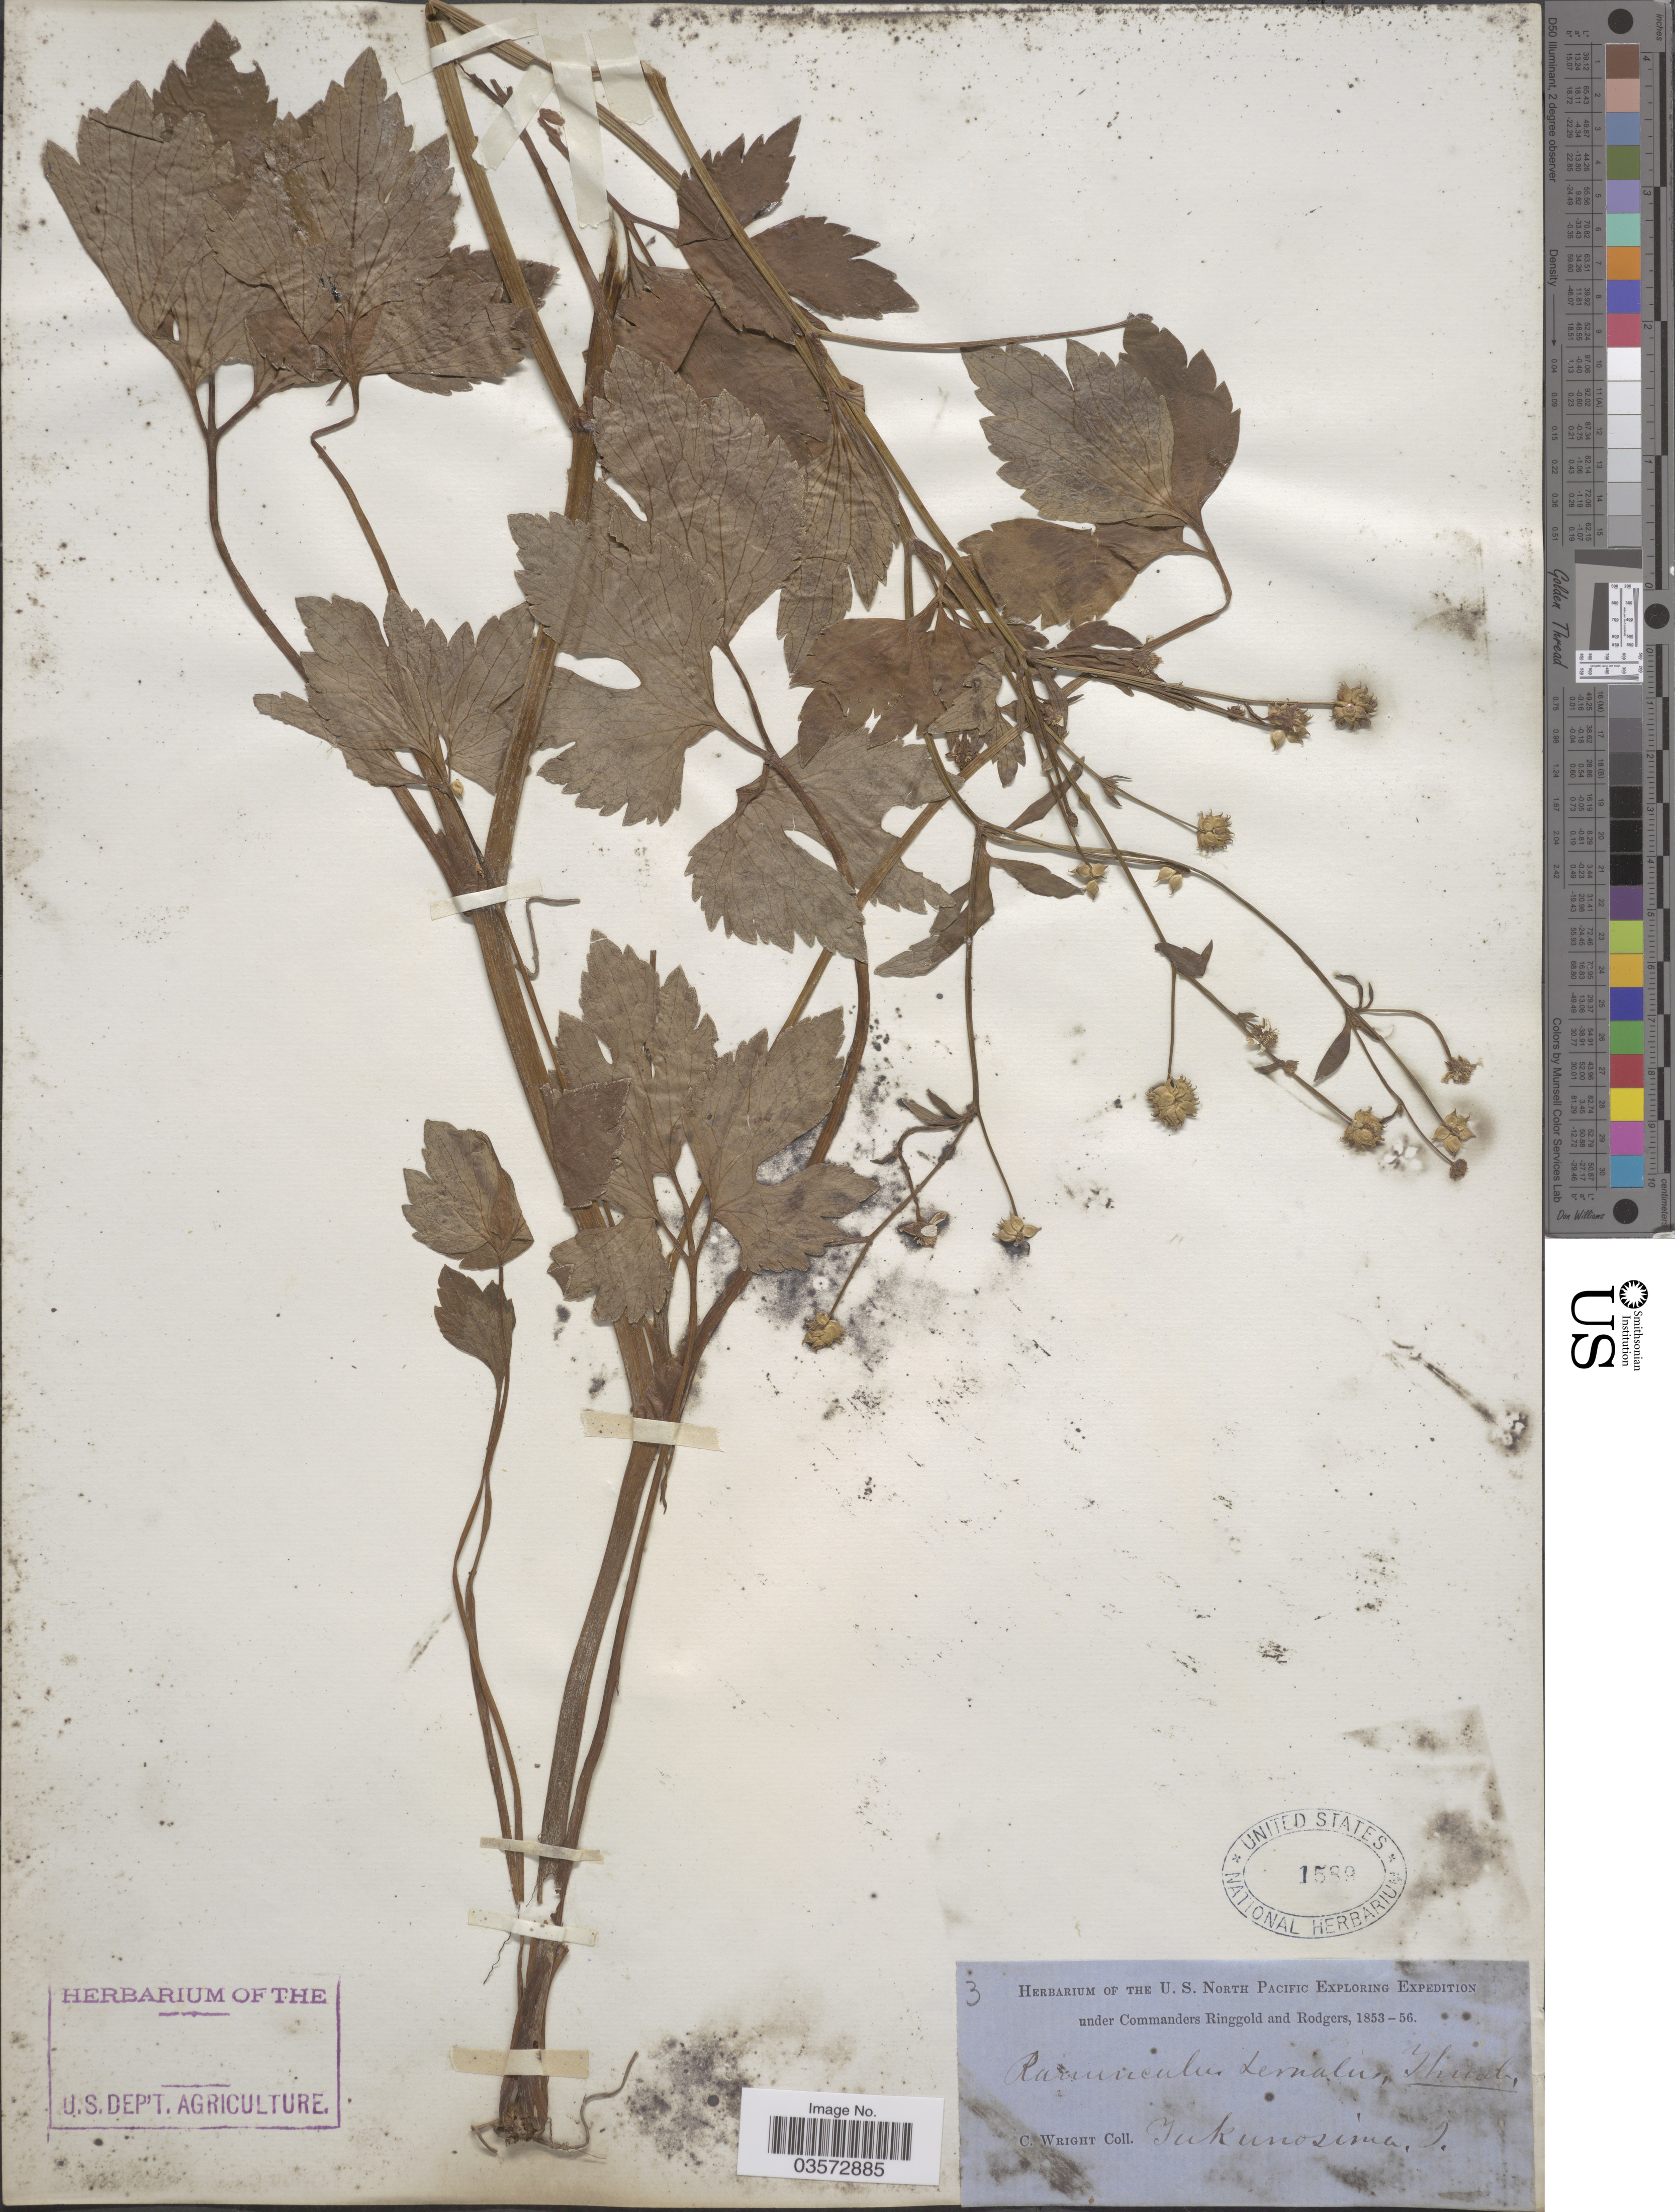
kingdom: Plantae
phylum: Tracheophyta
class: Magnoliopsida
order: Ranunculales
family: Ranunculaceae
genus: Ranunculus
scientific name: Ranunculus quelpaertensis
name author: Nakai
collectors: C. Wright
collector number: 3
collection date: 1853/1856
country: Japan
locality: Oukunosima I.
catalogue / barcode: US 1589